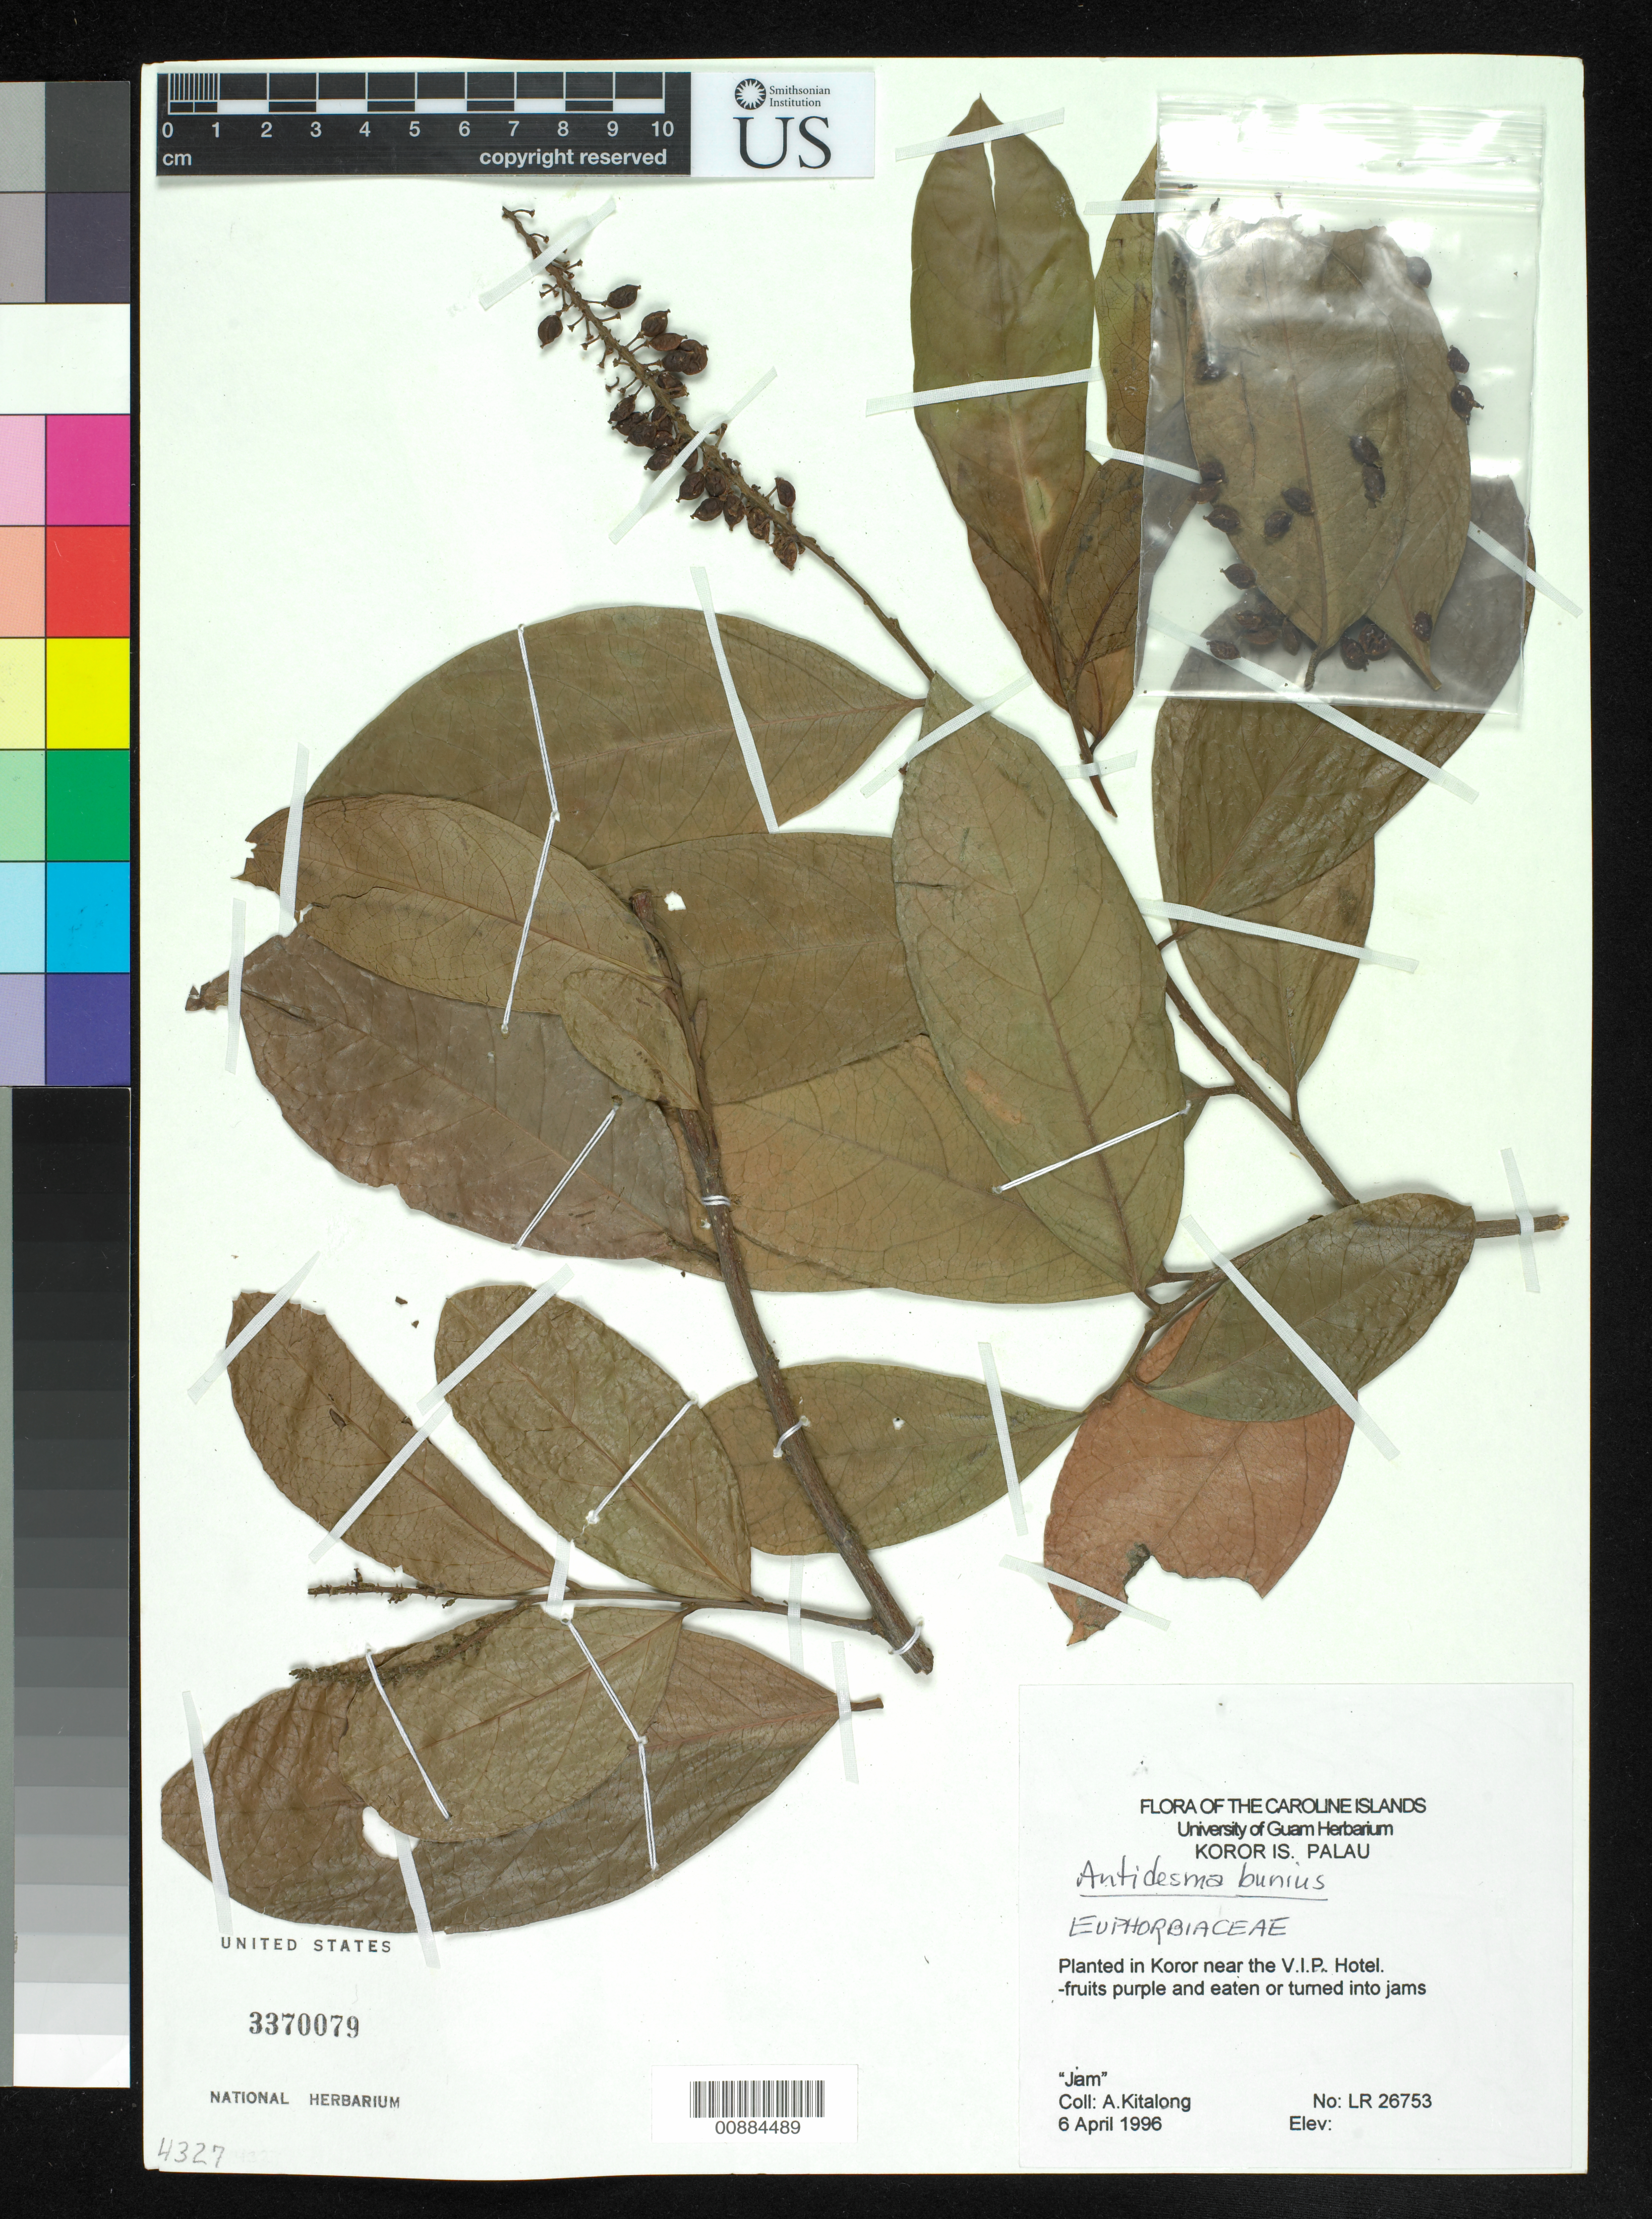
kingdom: Plantae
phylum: Tracheophyta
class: Magnoliopsida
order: Malpighiales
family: Phyllanthaceae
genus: Antidesma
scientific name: Antidesma bunius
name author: (L.) Spreng.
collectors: A. Kitalong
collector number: LR 26753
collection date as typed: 06 Apr 1996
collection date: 1996-04-06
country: Palau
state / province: Koror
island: Oreor (Koror)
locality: in Koror near the VIP hotel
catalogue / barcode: US 3370079